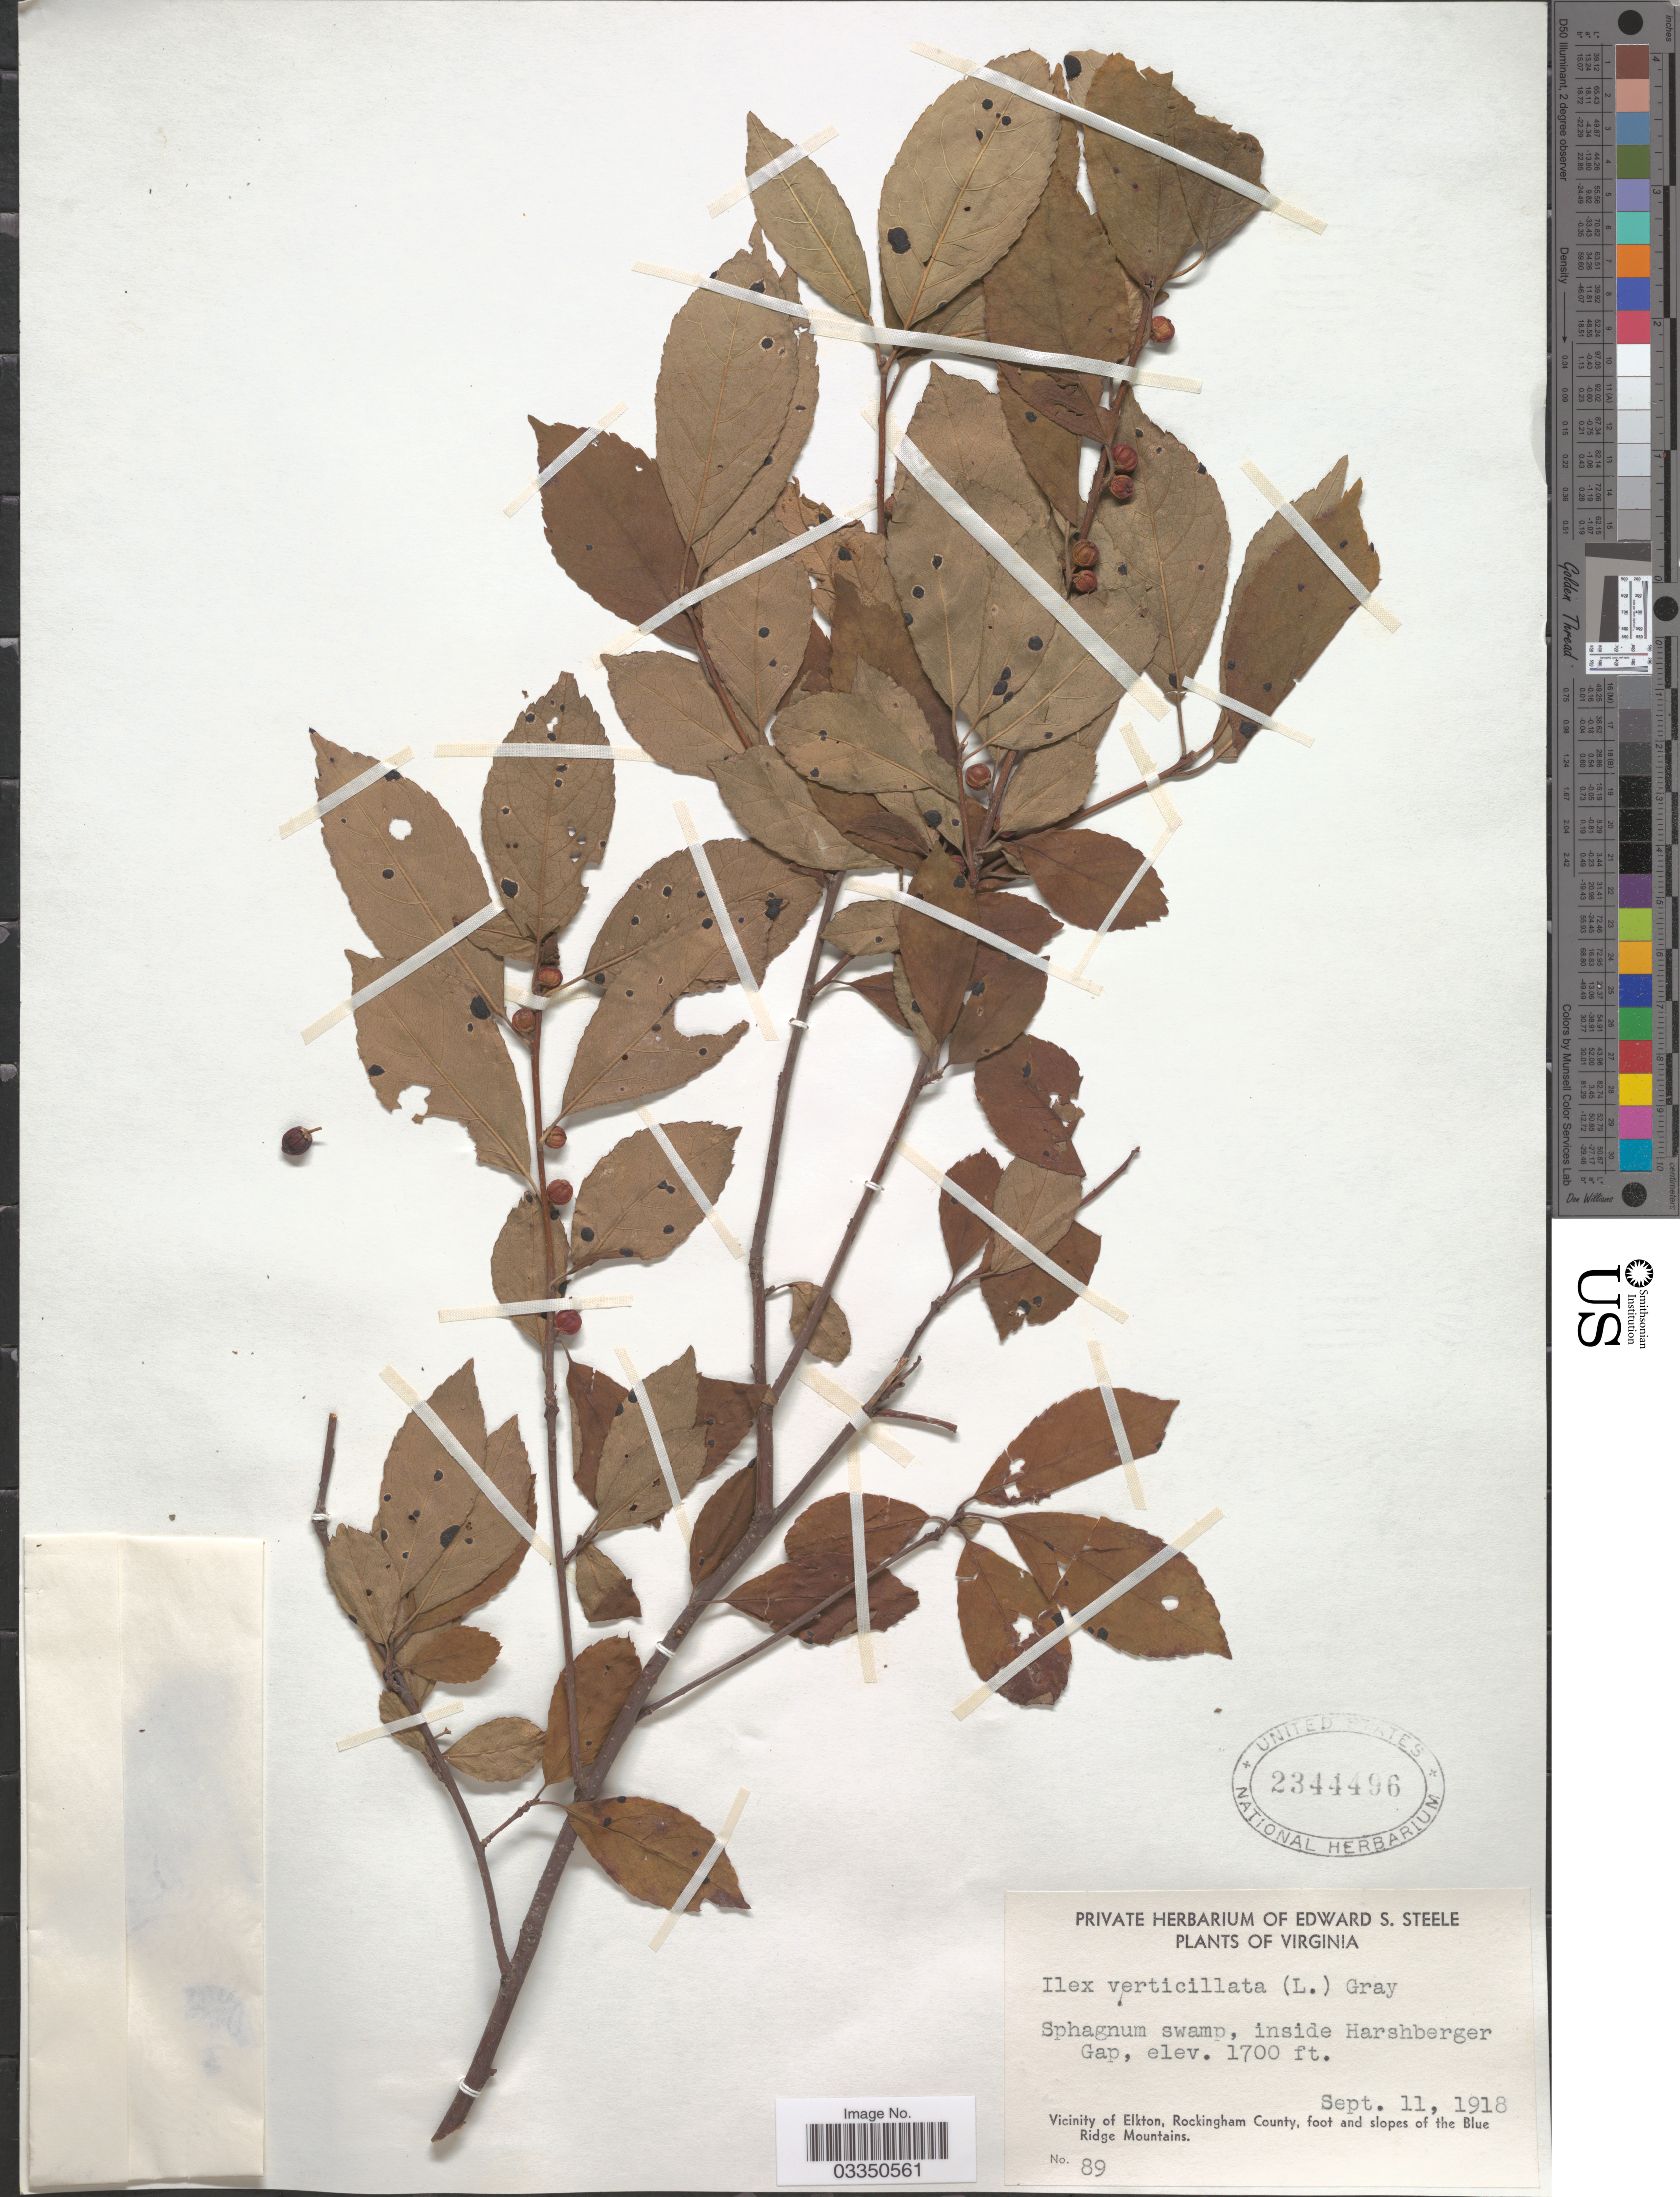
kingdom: Plantae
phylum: Tracheophyta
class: Magnoliopsida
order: Aquifoliales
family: Aquifoliaceae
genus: Ilex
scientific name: Ilex verticillata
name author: (L.) A. Gray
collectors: E. Steele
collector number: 89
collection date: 1918-09-11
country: United States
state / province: Virginia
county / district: Rockingham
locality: Sphagnum swamp, inside Harshberger Gap. Vicinity of Elkton, Rockingham County, foot and slopes of the Blue Ridge Mountains.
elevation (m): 518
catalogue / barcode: US 2344496